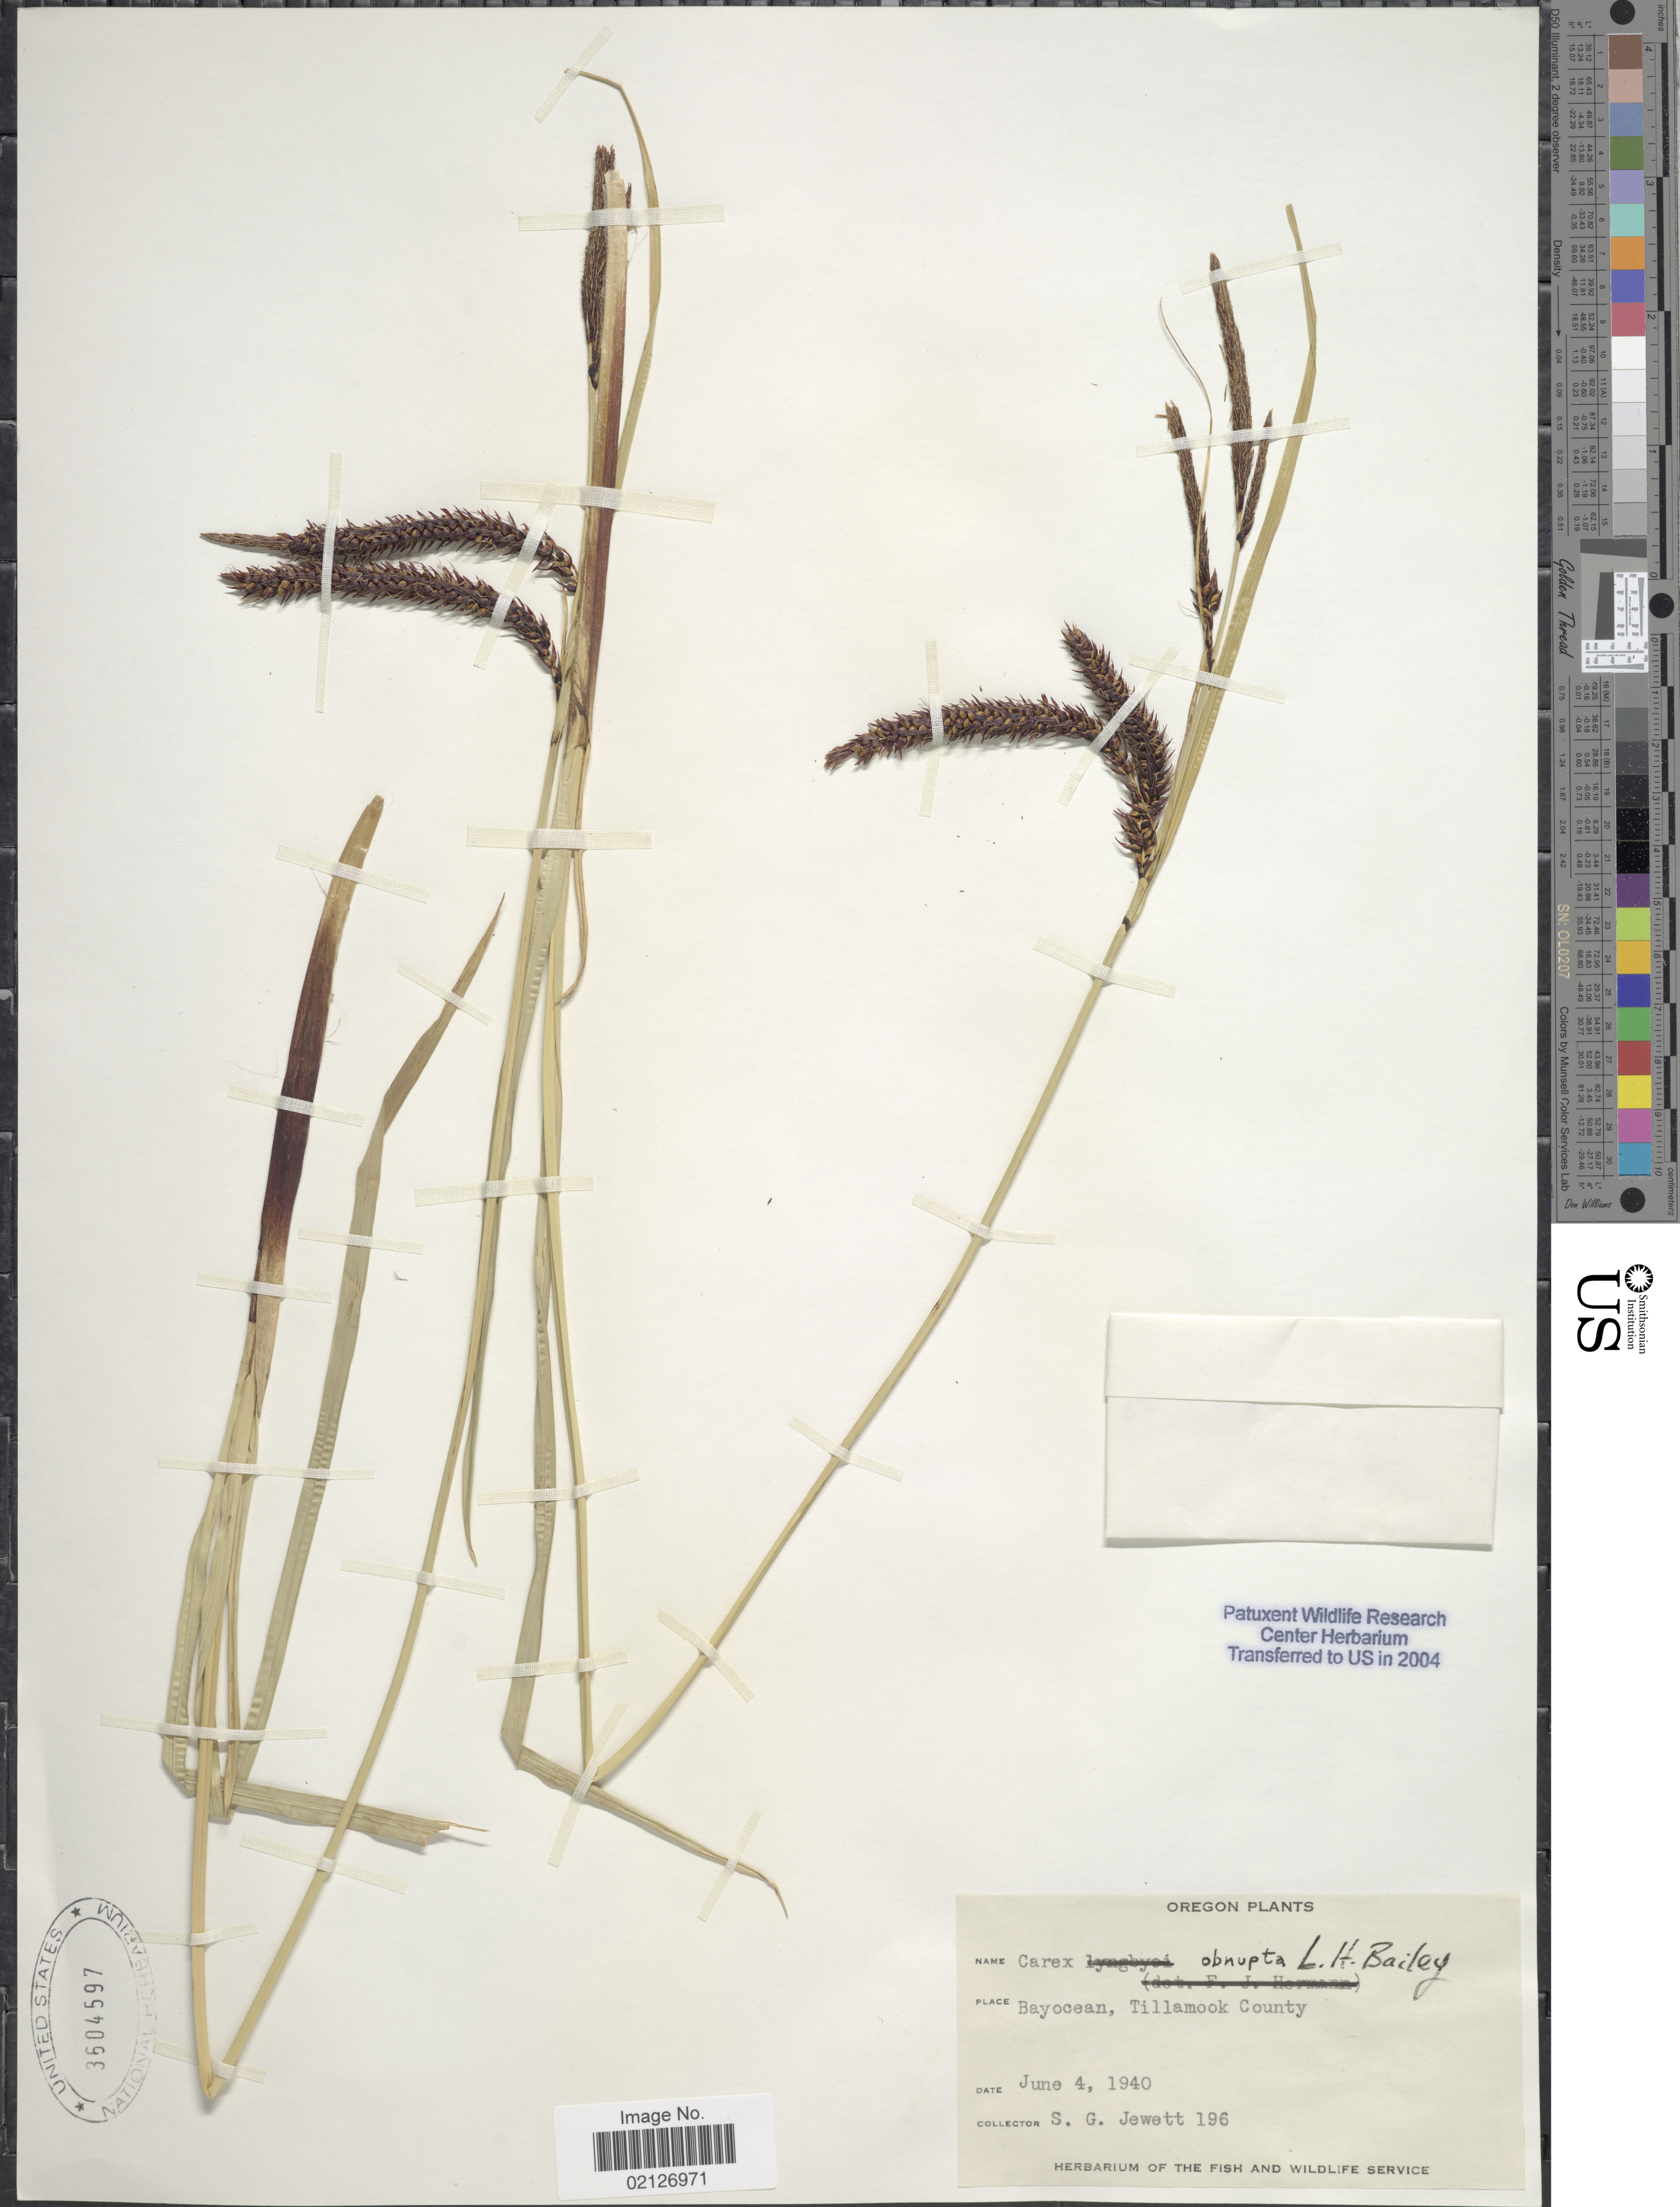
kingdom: Plantae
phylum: Tracheophyta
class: Liliopsida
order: Poales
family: Cyperaceae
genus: Carex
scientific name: Carex obnupta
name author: L.H. Bailey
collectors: S. Jewett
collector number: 196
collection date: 1940-06-04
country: United States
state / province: Oregon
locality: Bayocean, Tillamook County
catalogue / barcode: US 3604597